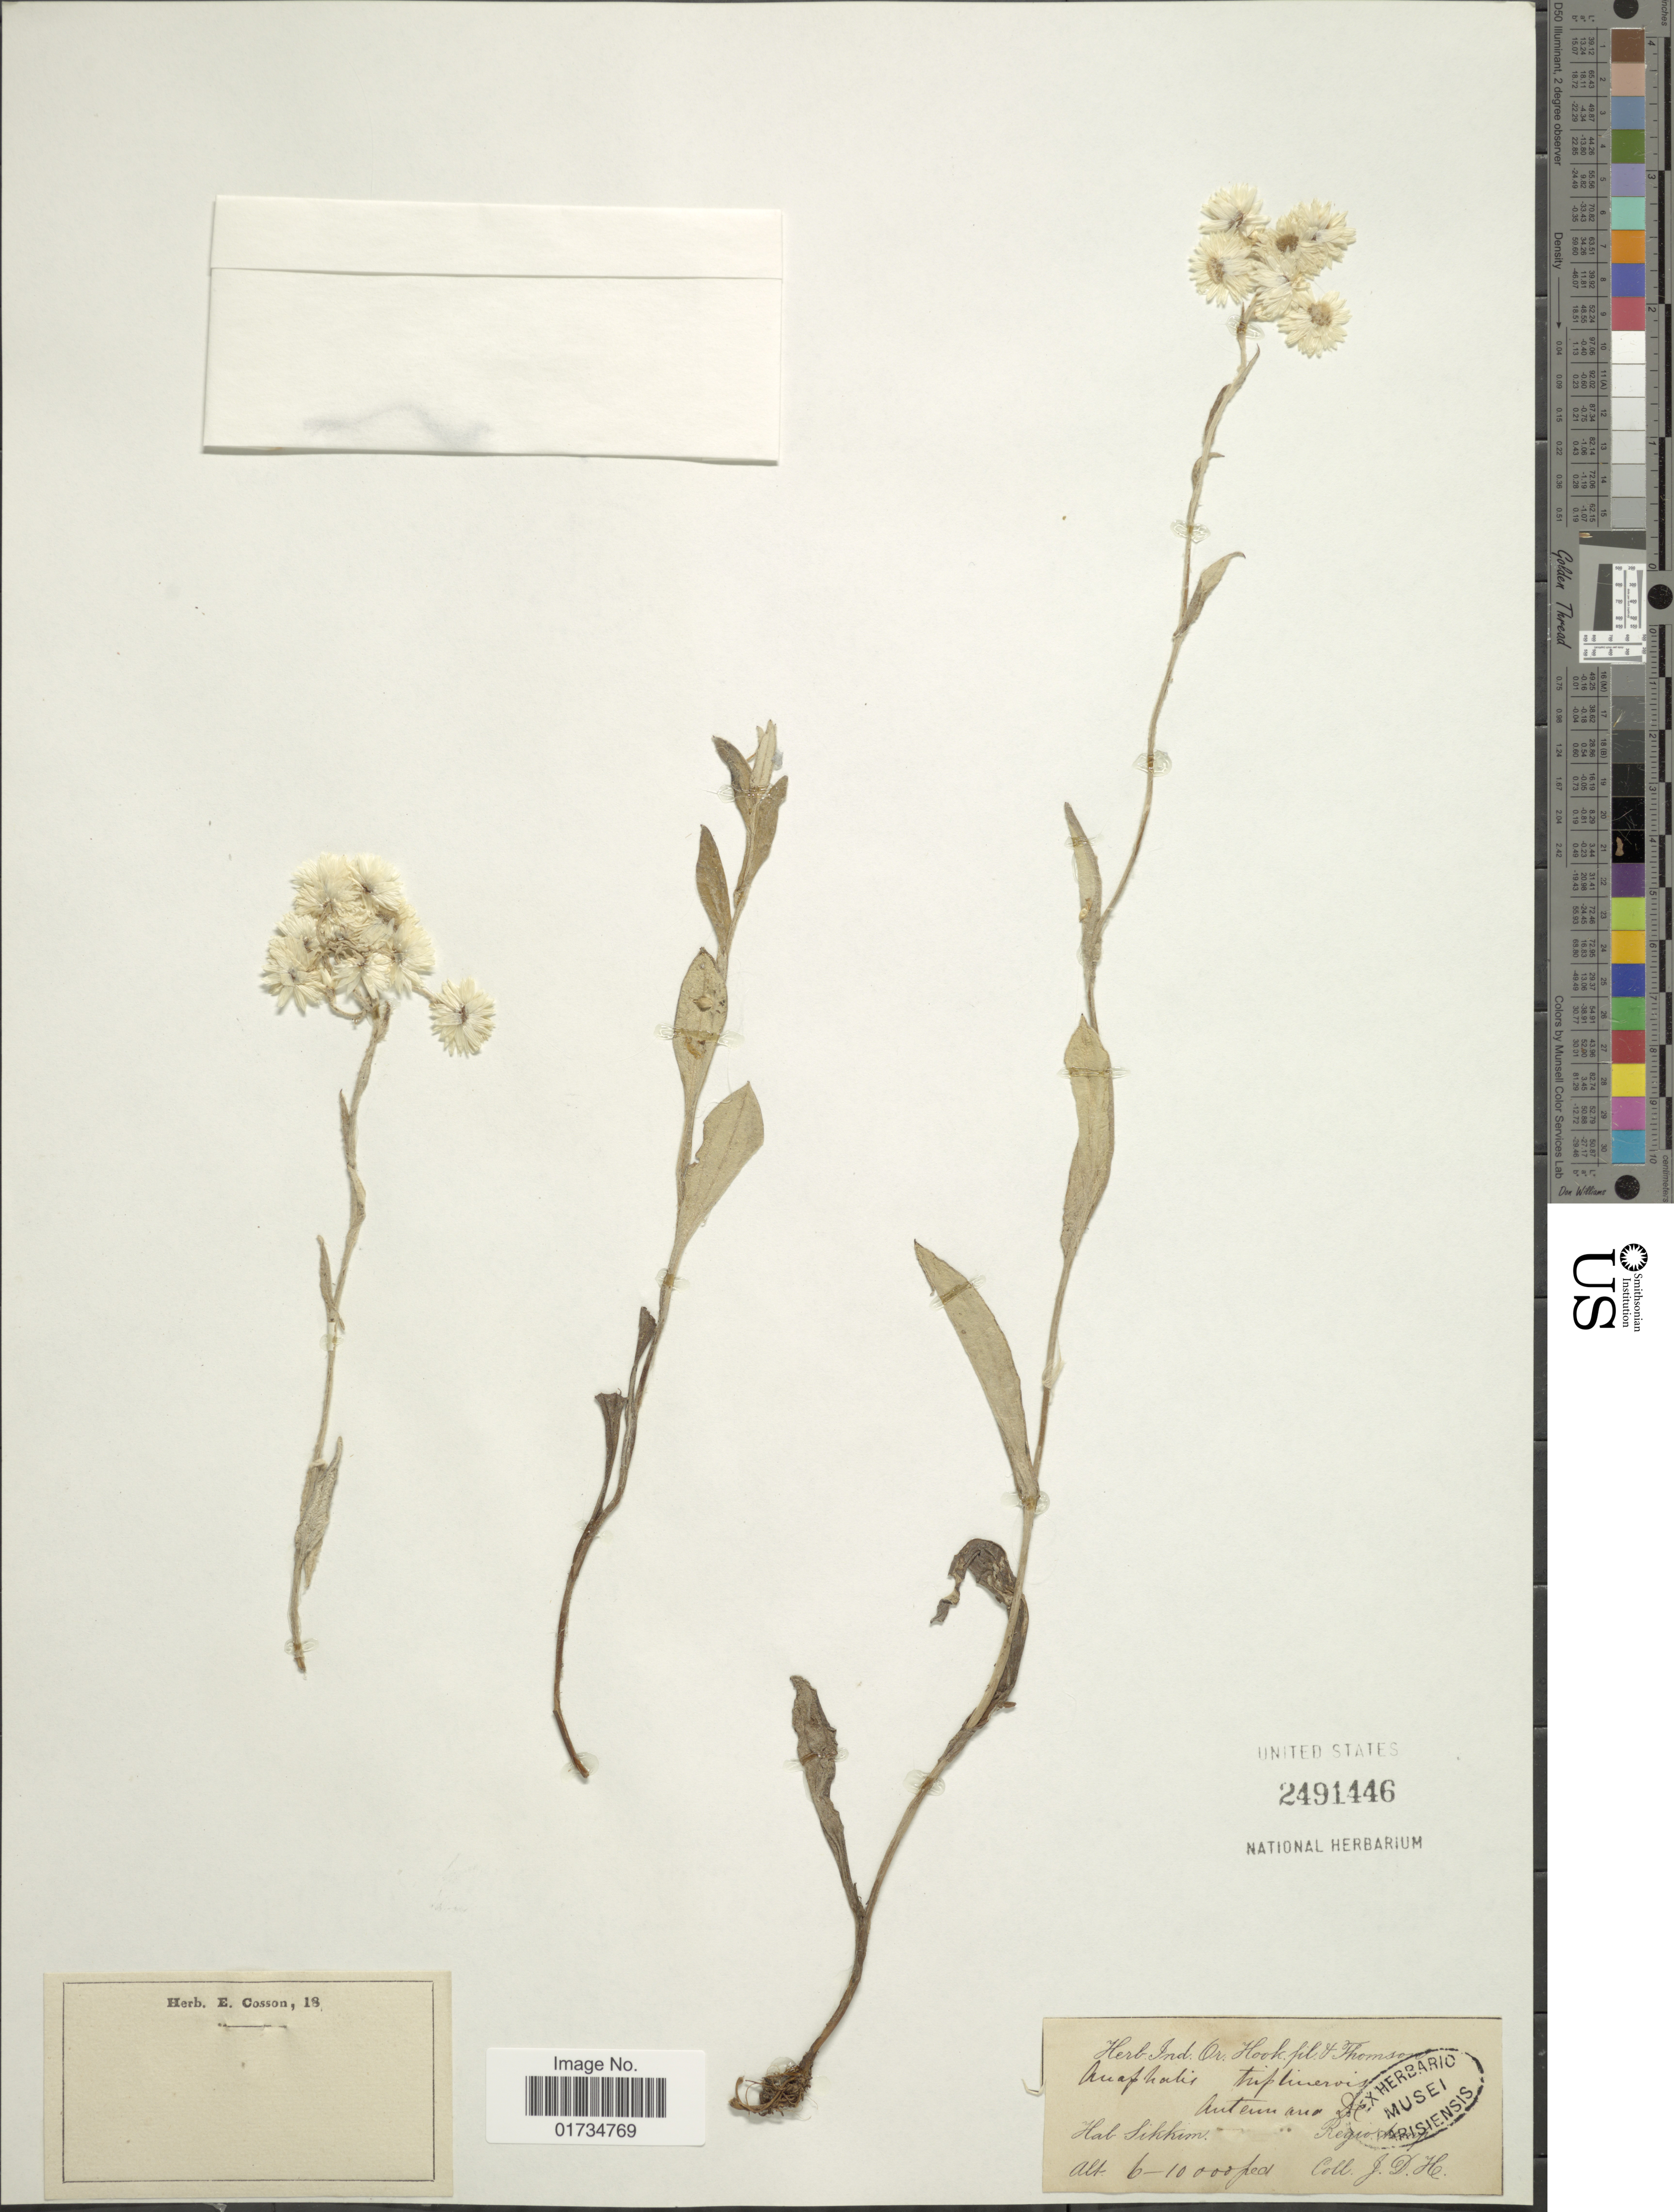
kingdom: Plantae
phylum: Tracheophyta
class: Magnoliopsida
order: Asterales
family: Asteraceae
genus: Anaphalis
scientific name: Anaphalis triplinervis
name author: (Sims) C.B. Clarke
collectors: J. D. Hooker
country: India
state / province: Sikkim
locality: Sikkim. Regio temp.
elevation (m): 1829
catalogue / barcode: US 2491446